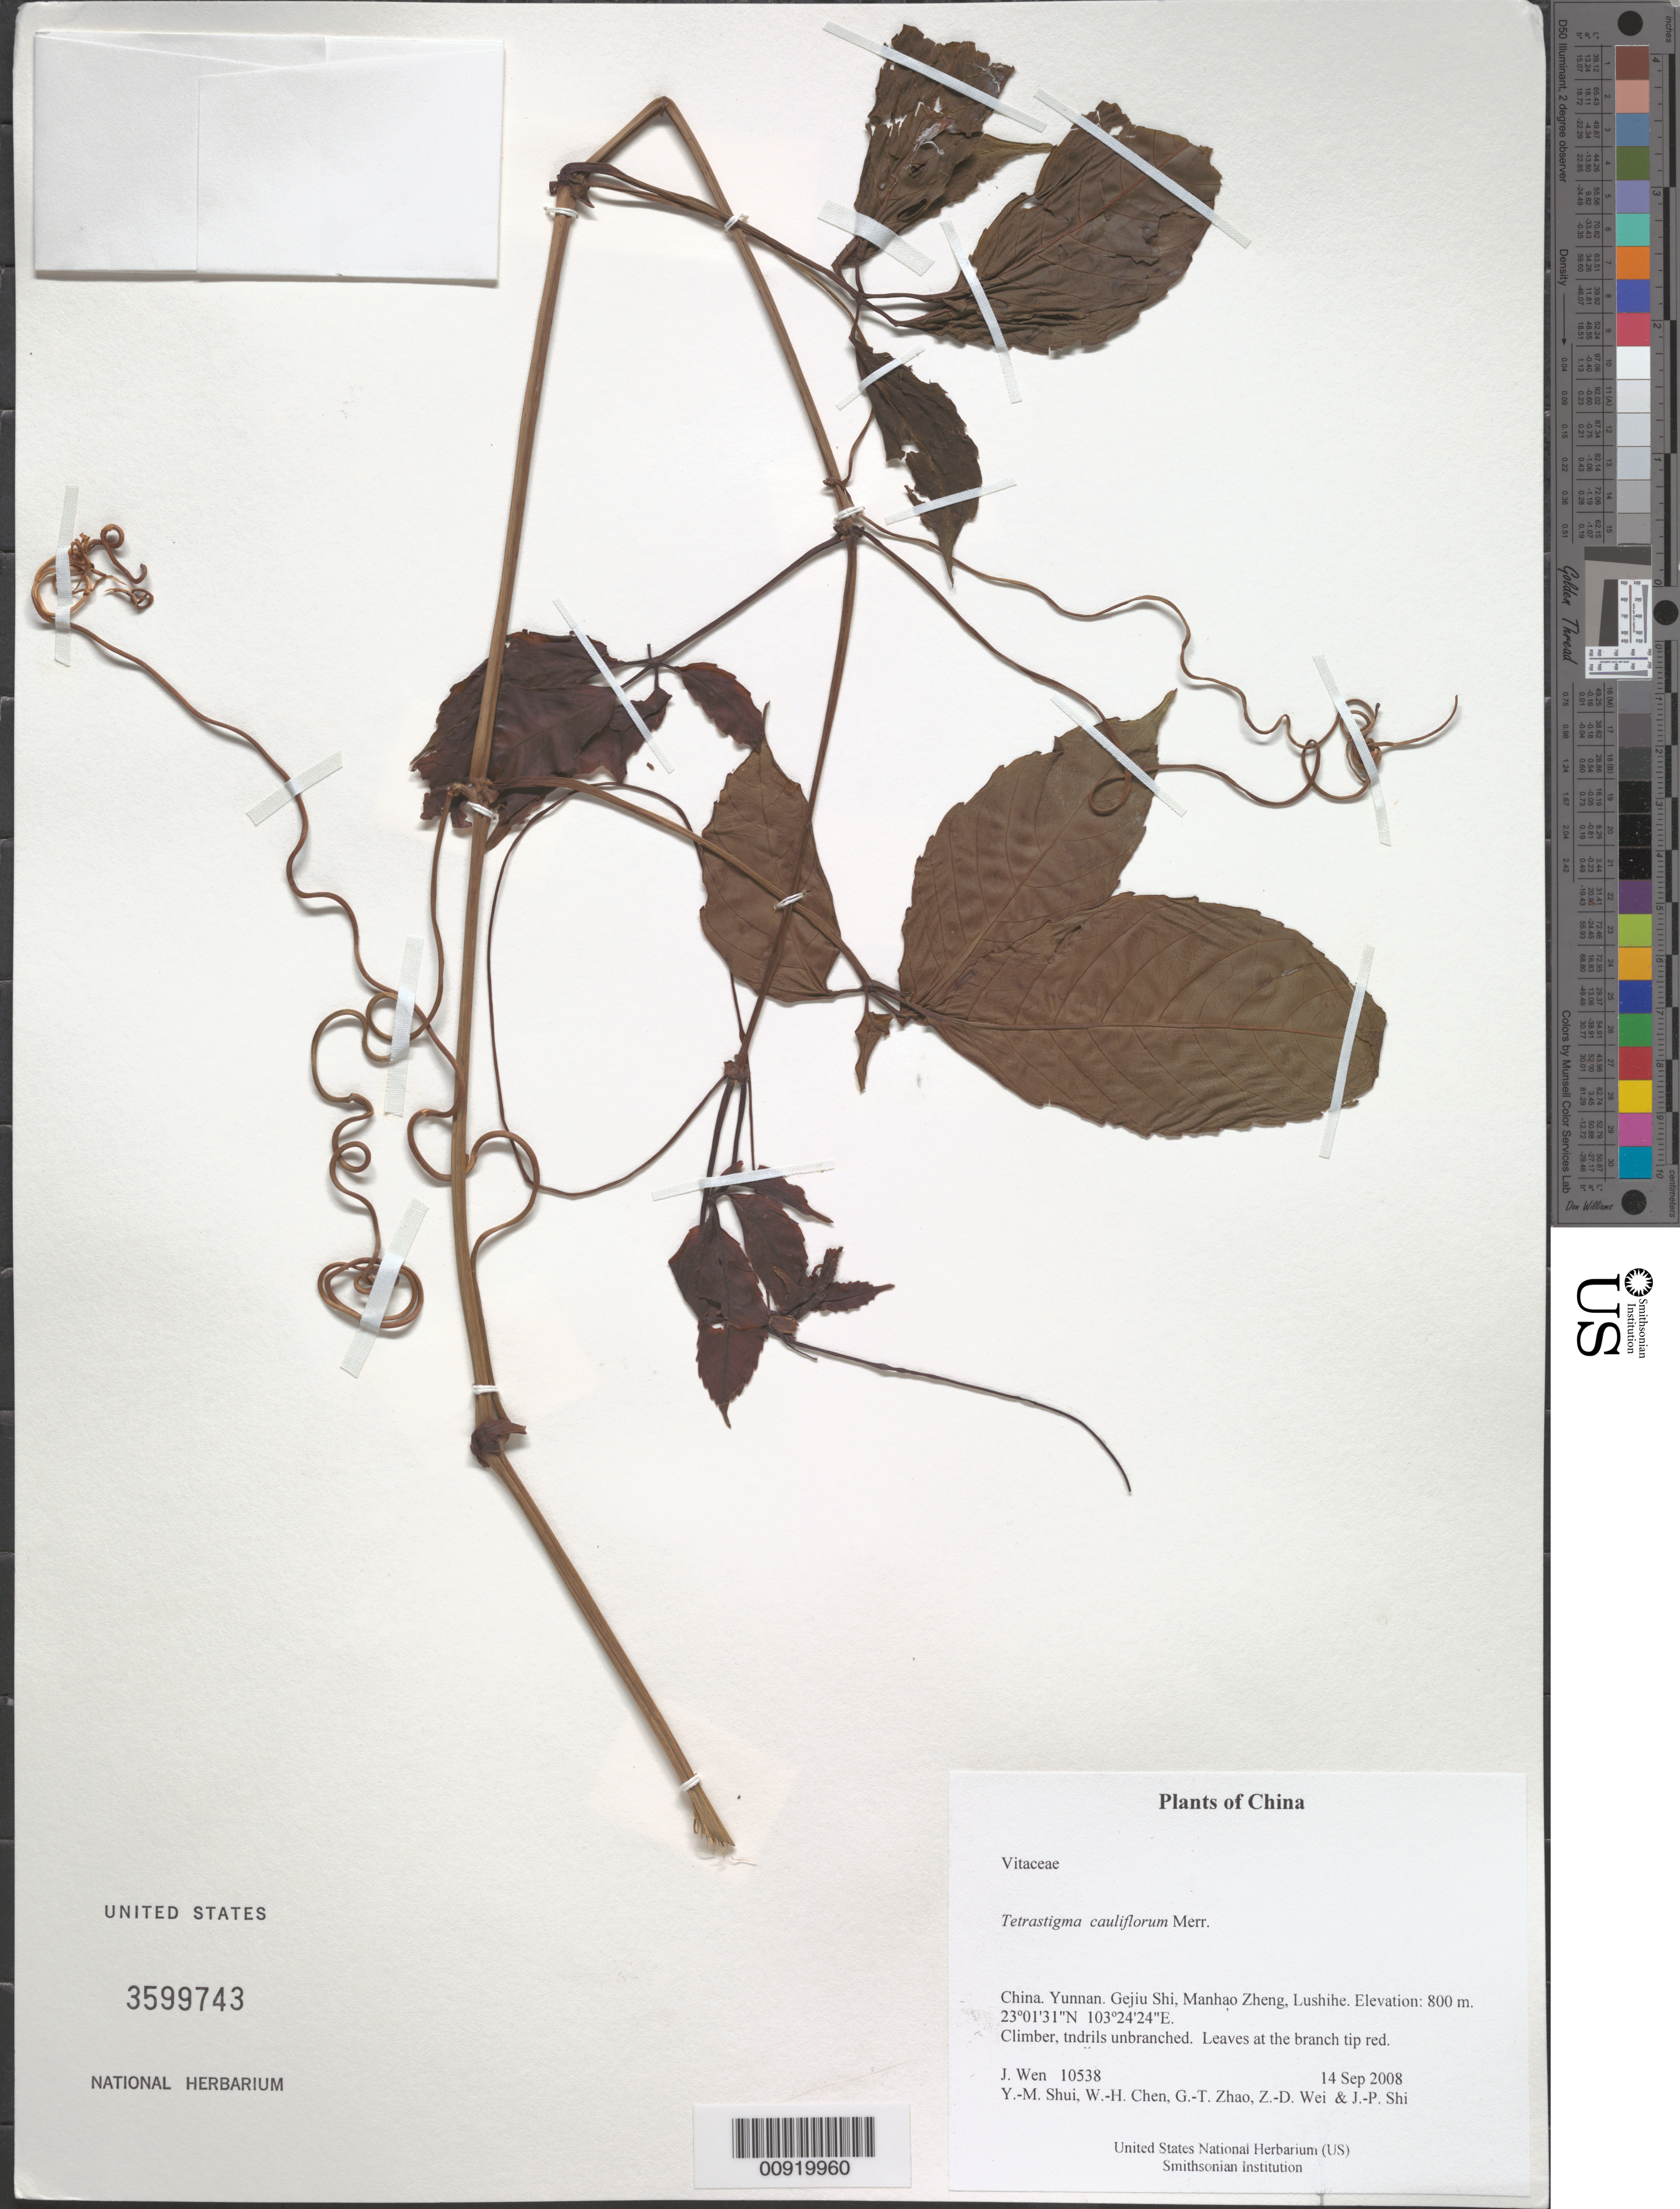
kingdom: Plantae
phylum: Tracheophyta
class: Magnoliopsida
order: Vitales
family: Vitaceae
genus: Tetrastigma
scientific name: Tetrastigma cauliflorum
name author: Merr.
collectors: J. Wen, Y. Shui, W. Chen, G. Zhao, Z. Wei & J. Shi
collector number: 10538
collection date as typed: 14 Sep 2008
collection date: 2008-09-14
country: China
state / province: Yunnan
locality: Gejiu Shi, Manhao Zheng, Lushihe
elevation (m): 800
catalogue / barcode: US 3599743